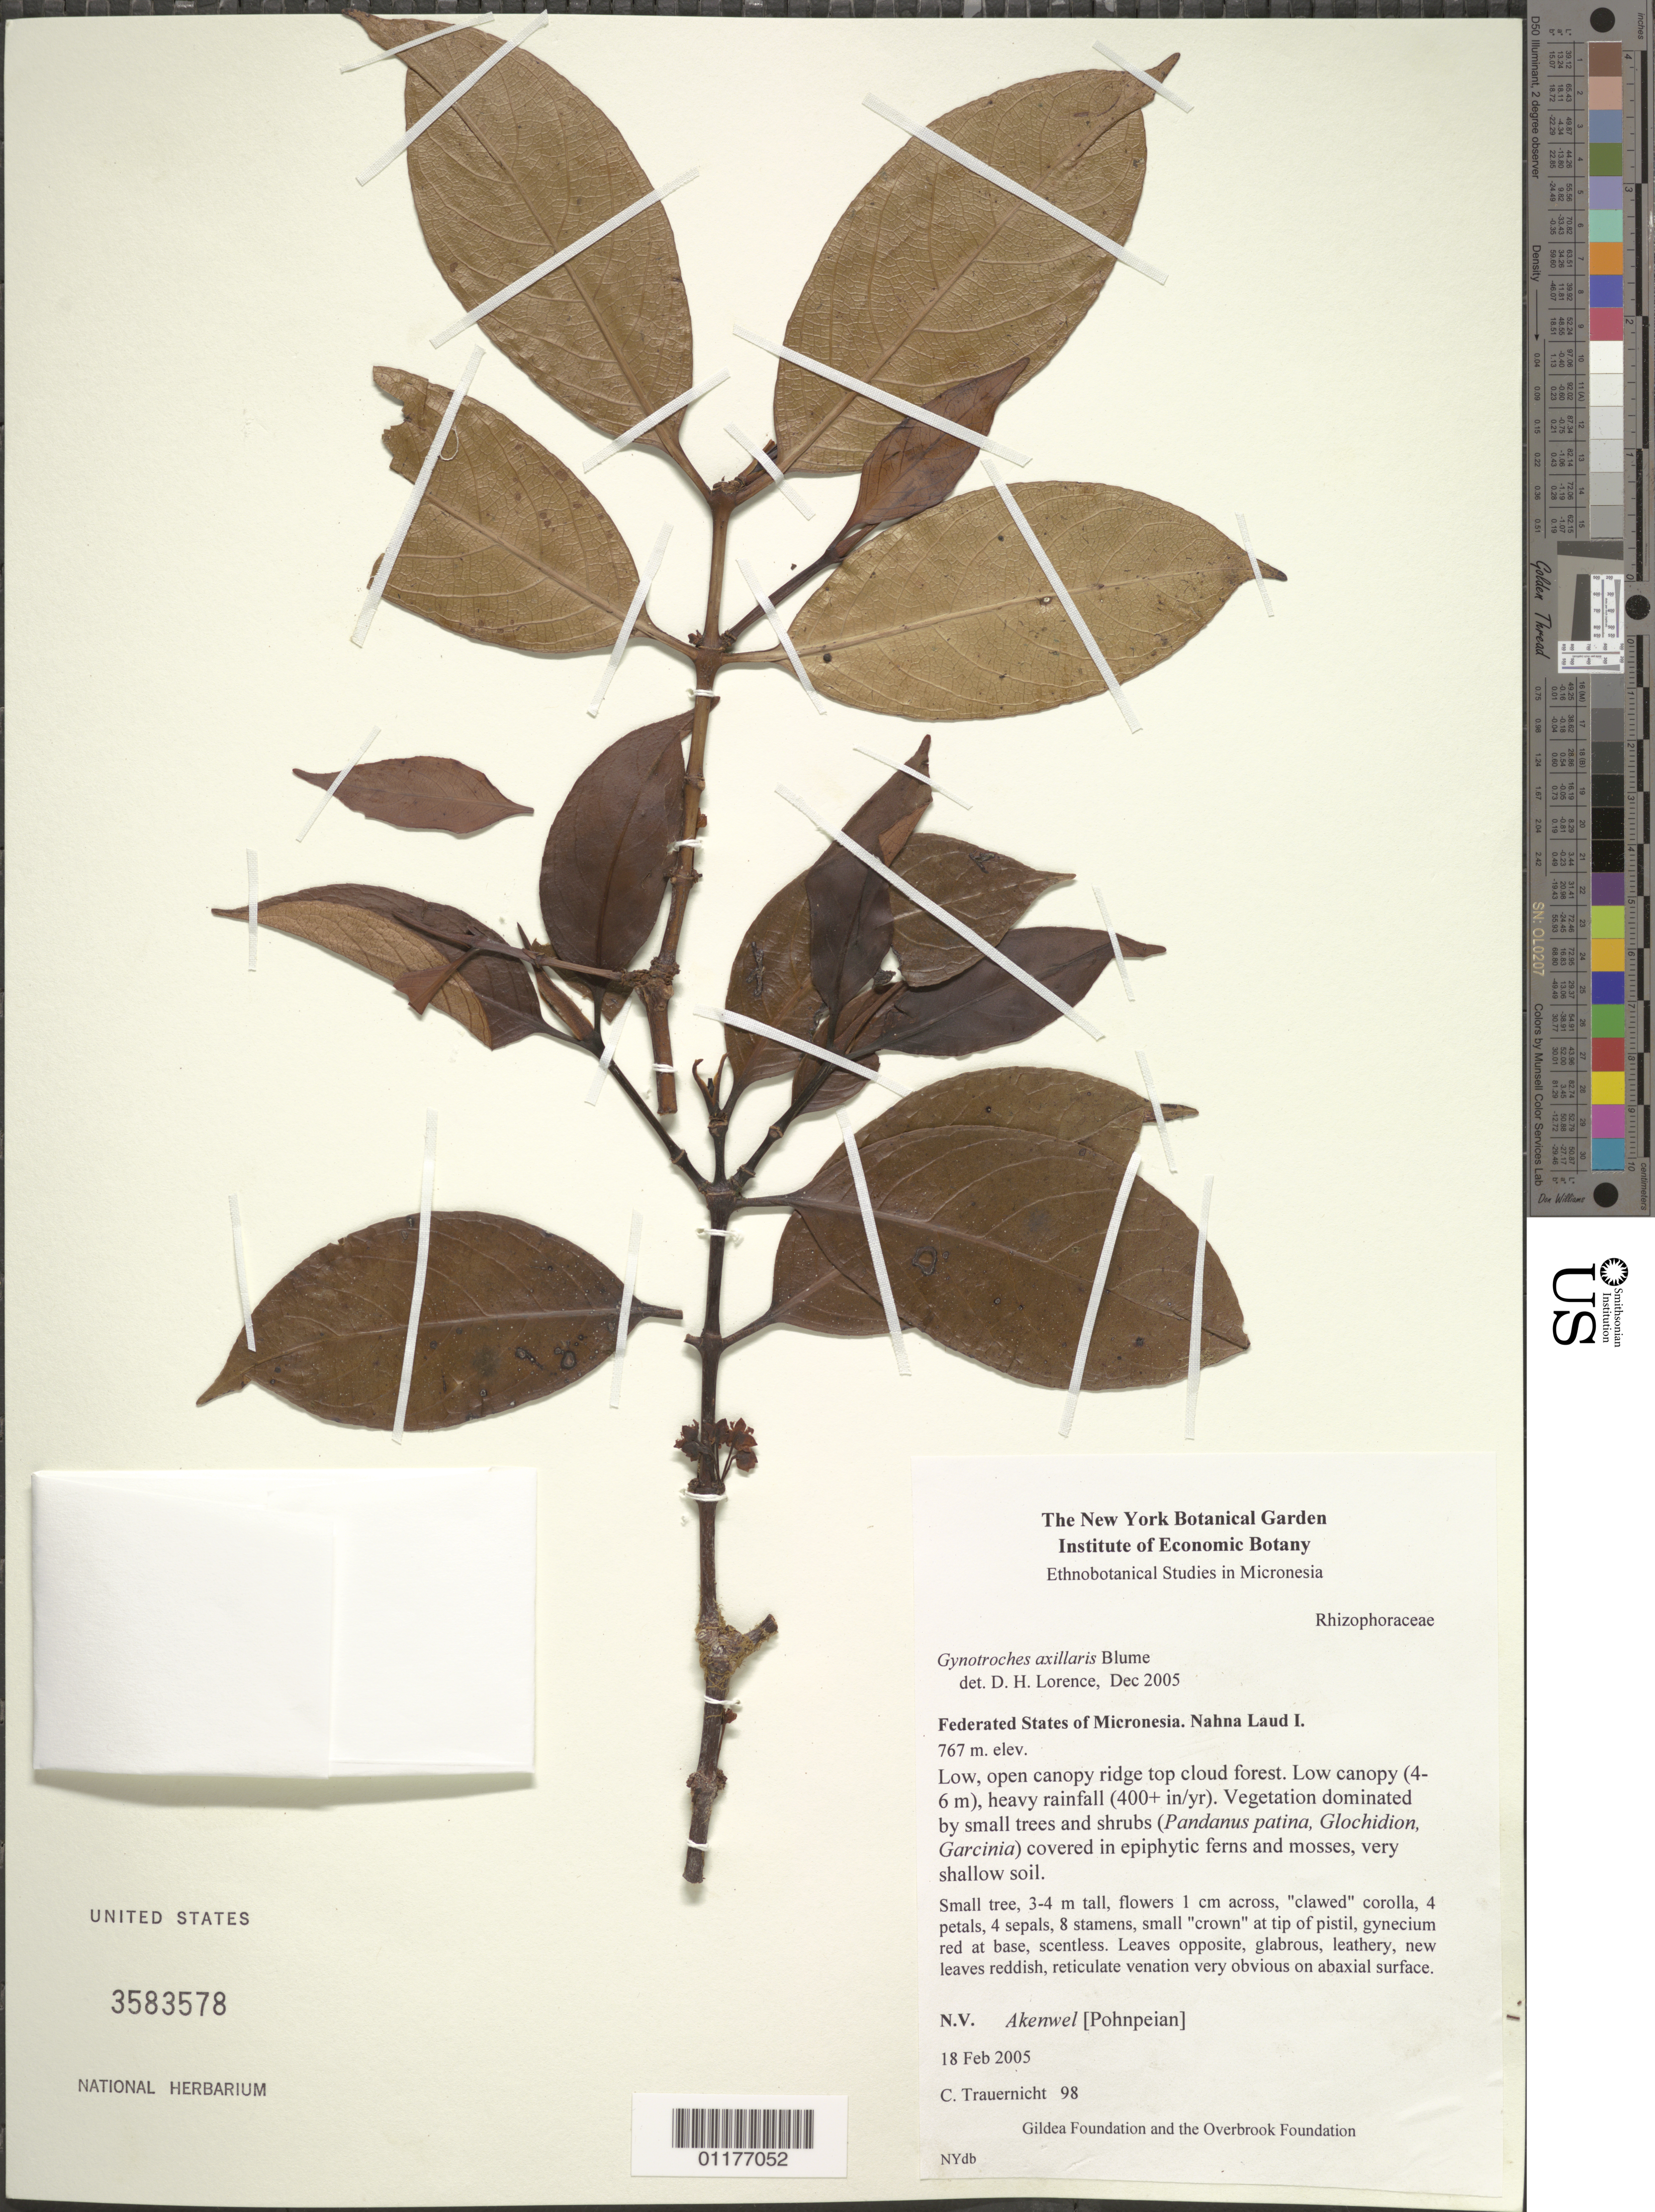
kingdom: Plantae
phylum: Tracheophyta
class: Magnoliopsida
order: Malpighiales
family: Rhizophoraceae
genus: Gynotroches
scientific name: Gynotroches axillaris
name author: Blume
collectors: C. Trauernicht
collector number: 98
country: Micronesia, Federated States of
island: Nahna Laud I.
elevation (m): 767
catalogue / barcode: US 3583578